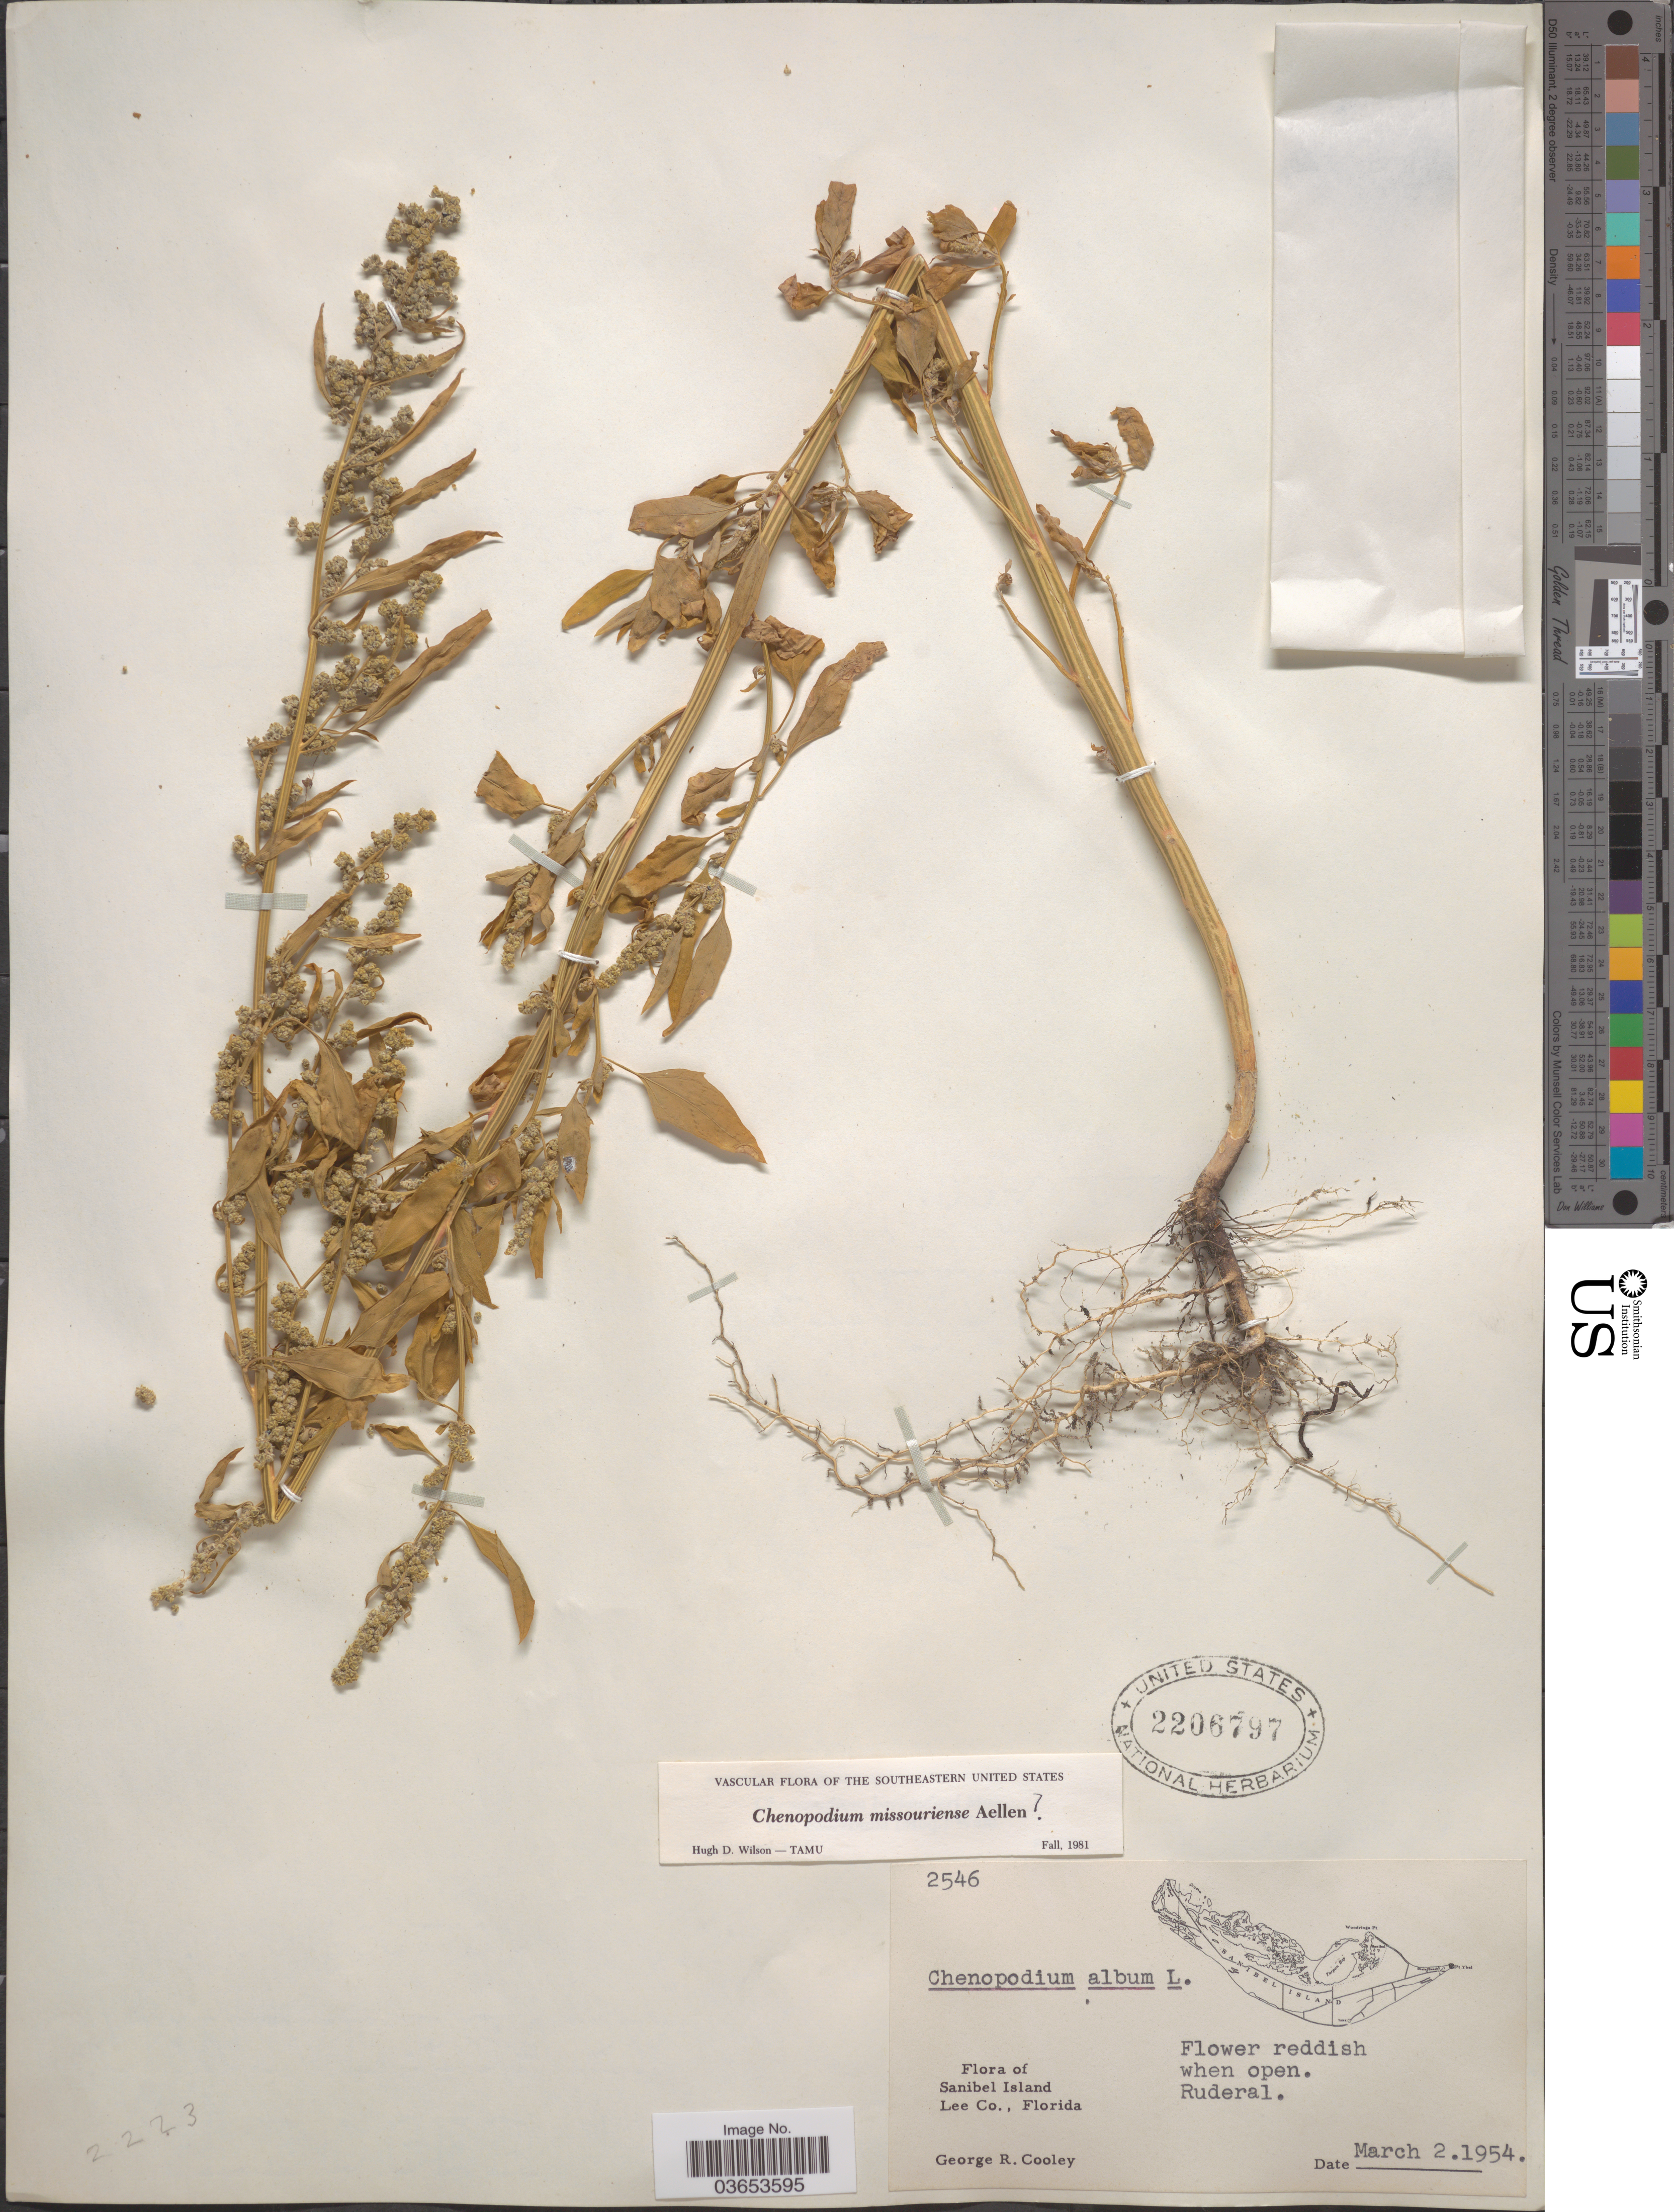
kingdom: Plantae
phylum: Tracheophyta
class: Magnoliopsida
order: Caryophyllales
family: Amaranthaceae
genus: Chenopodium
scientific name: Chenopodium missouriense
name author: Aellen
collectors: G. R. Cooley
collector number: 2546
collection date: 1954-03-02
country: United States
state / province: Florida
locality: Sanibel Island, Lee Co.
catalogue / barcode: US 2206797